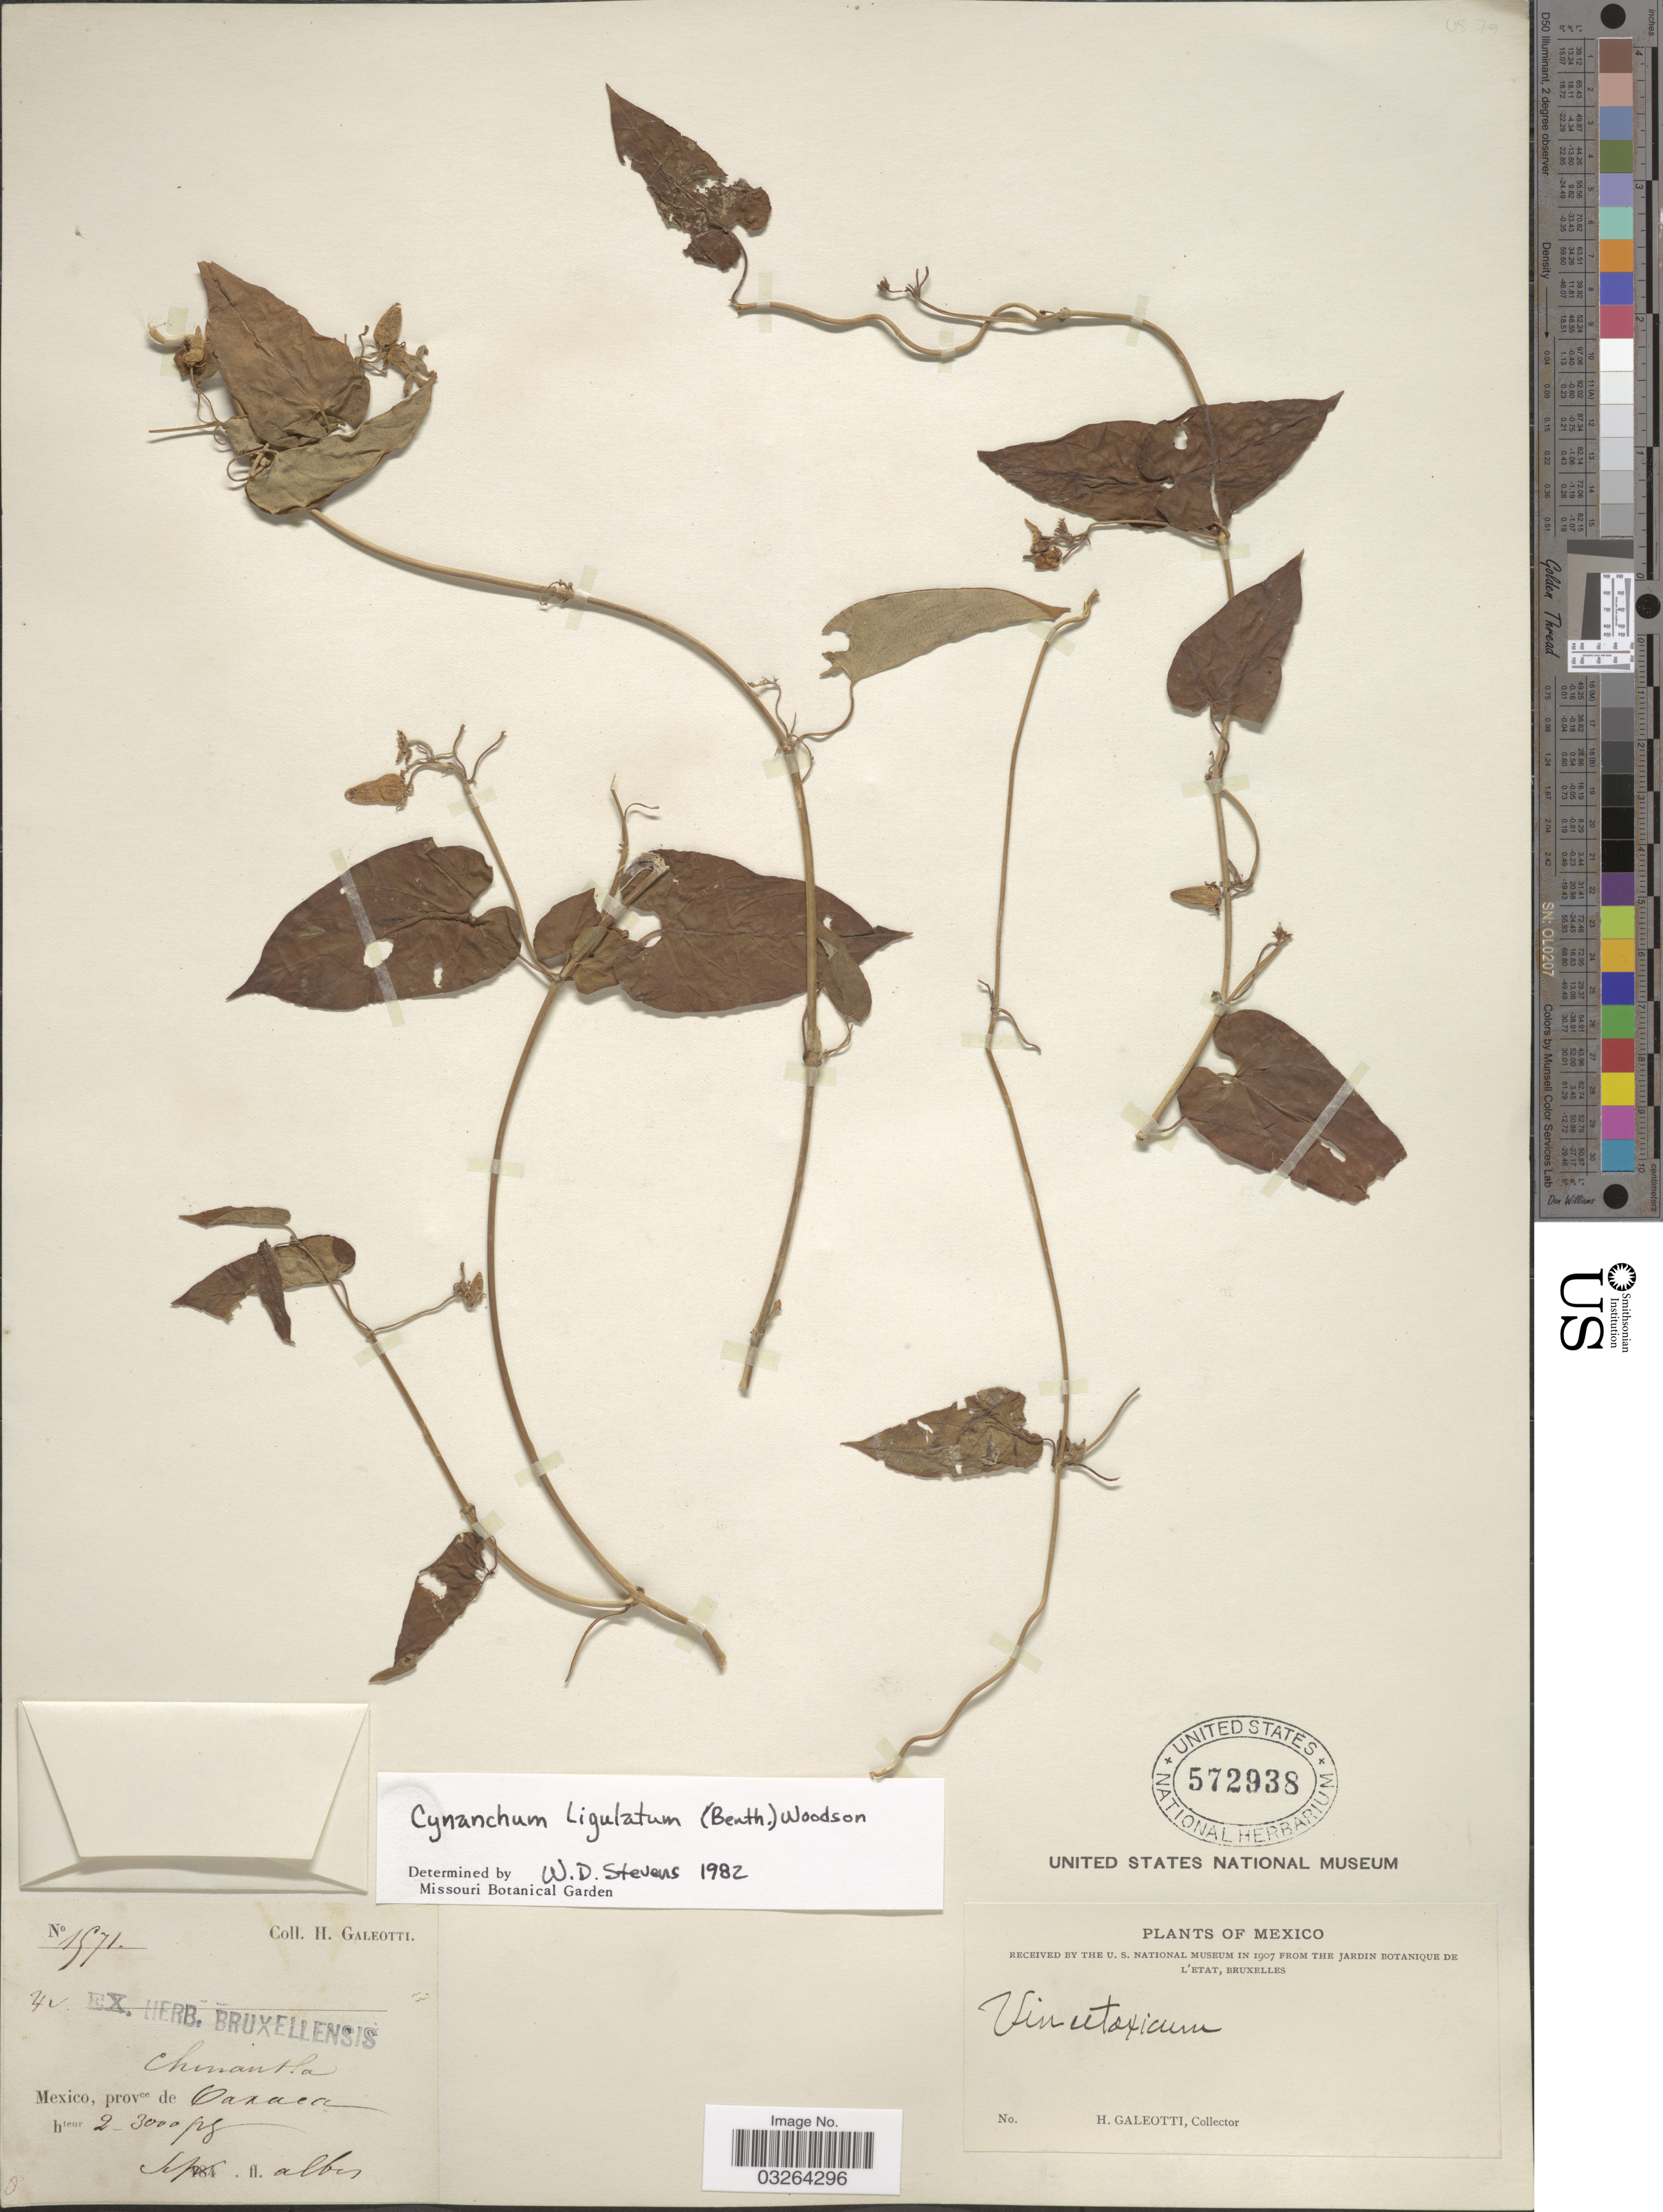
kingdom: Plantae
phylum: Tracheophyta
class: Magnoliopsida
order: Gentianales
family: Apocynaceae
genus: Cynanchum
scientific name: Cynanchum ligulatum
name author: (Benth.) Woodson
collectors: H. G. Galeotti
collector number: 1571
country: Mexico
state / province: Oaxaca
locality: Chinantla.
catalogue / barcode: US 572938